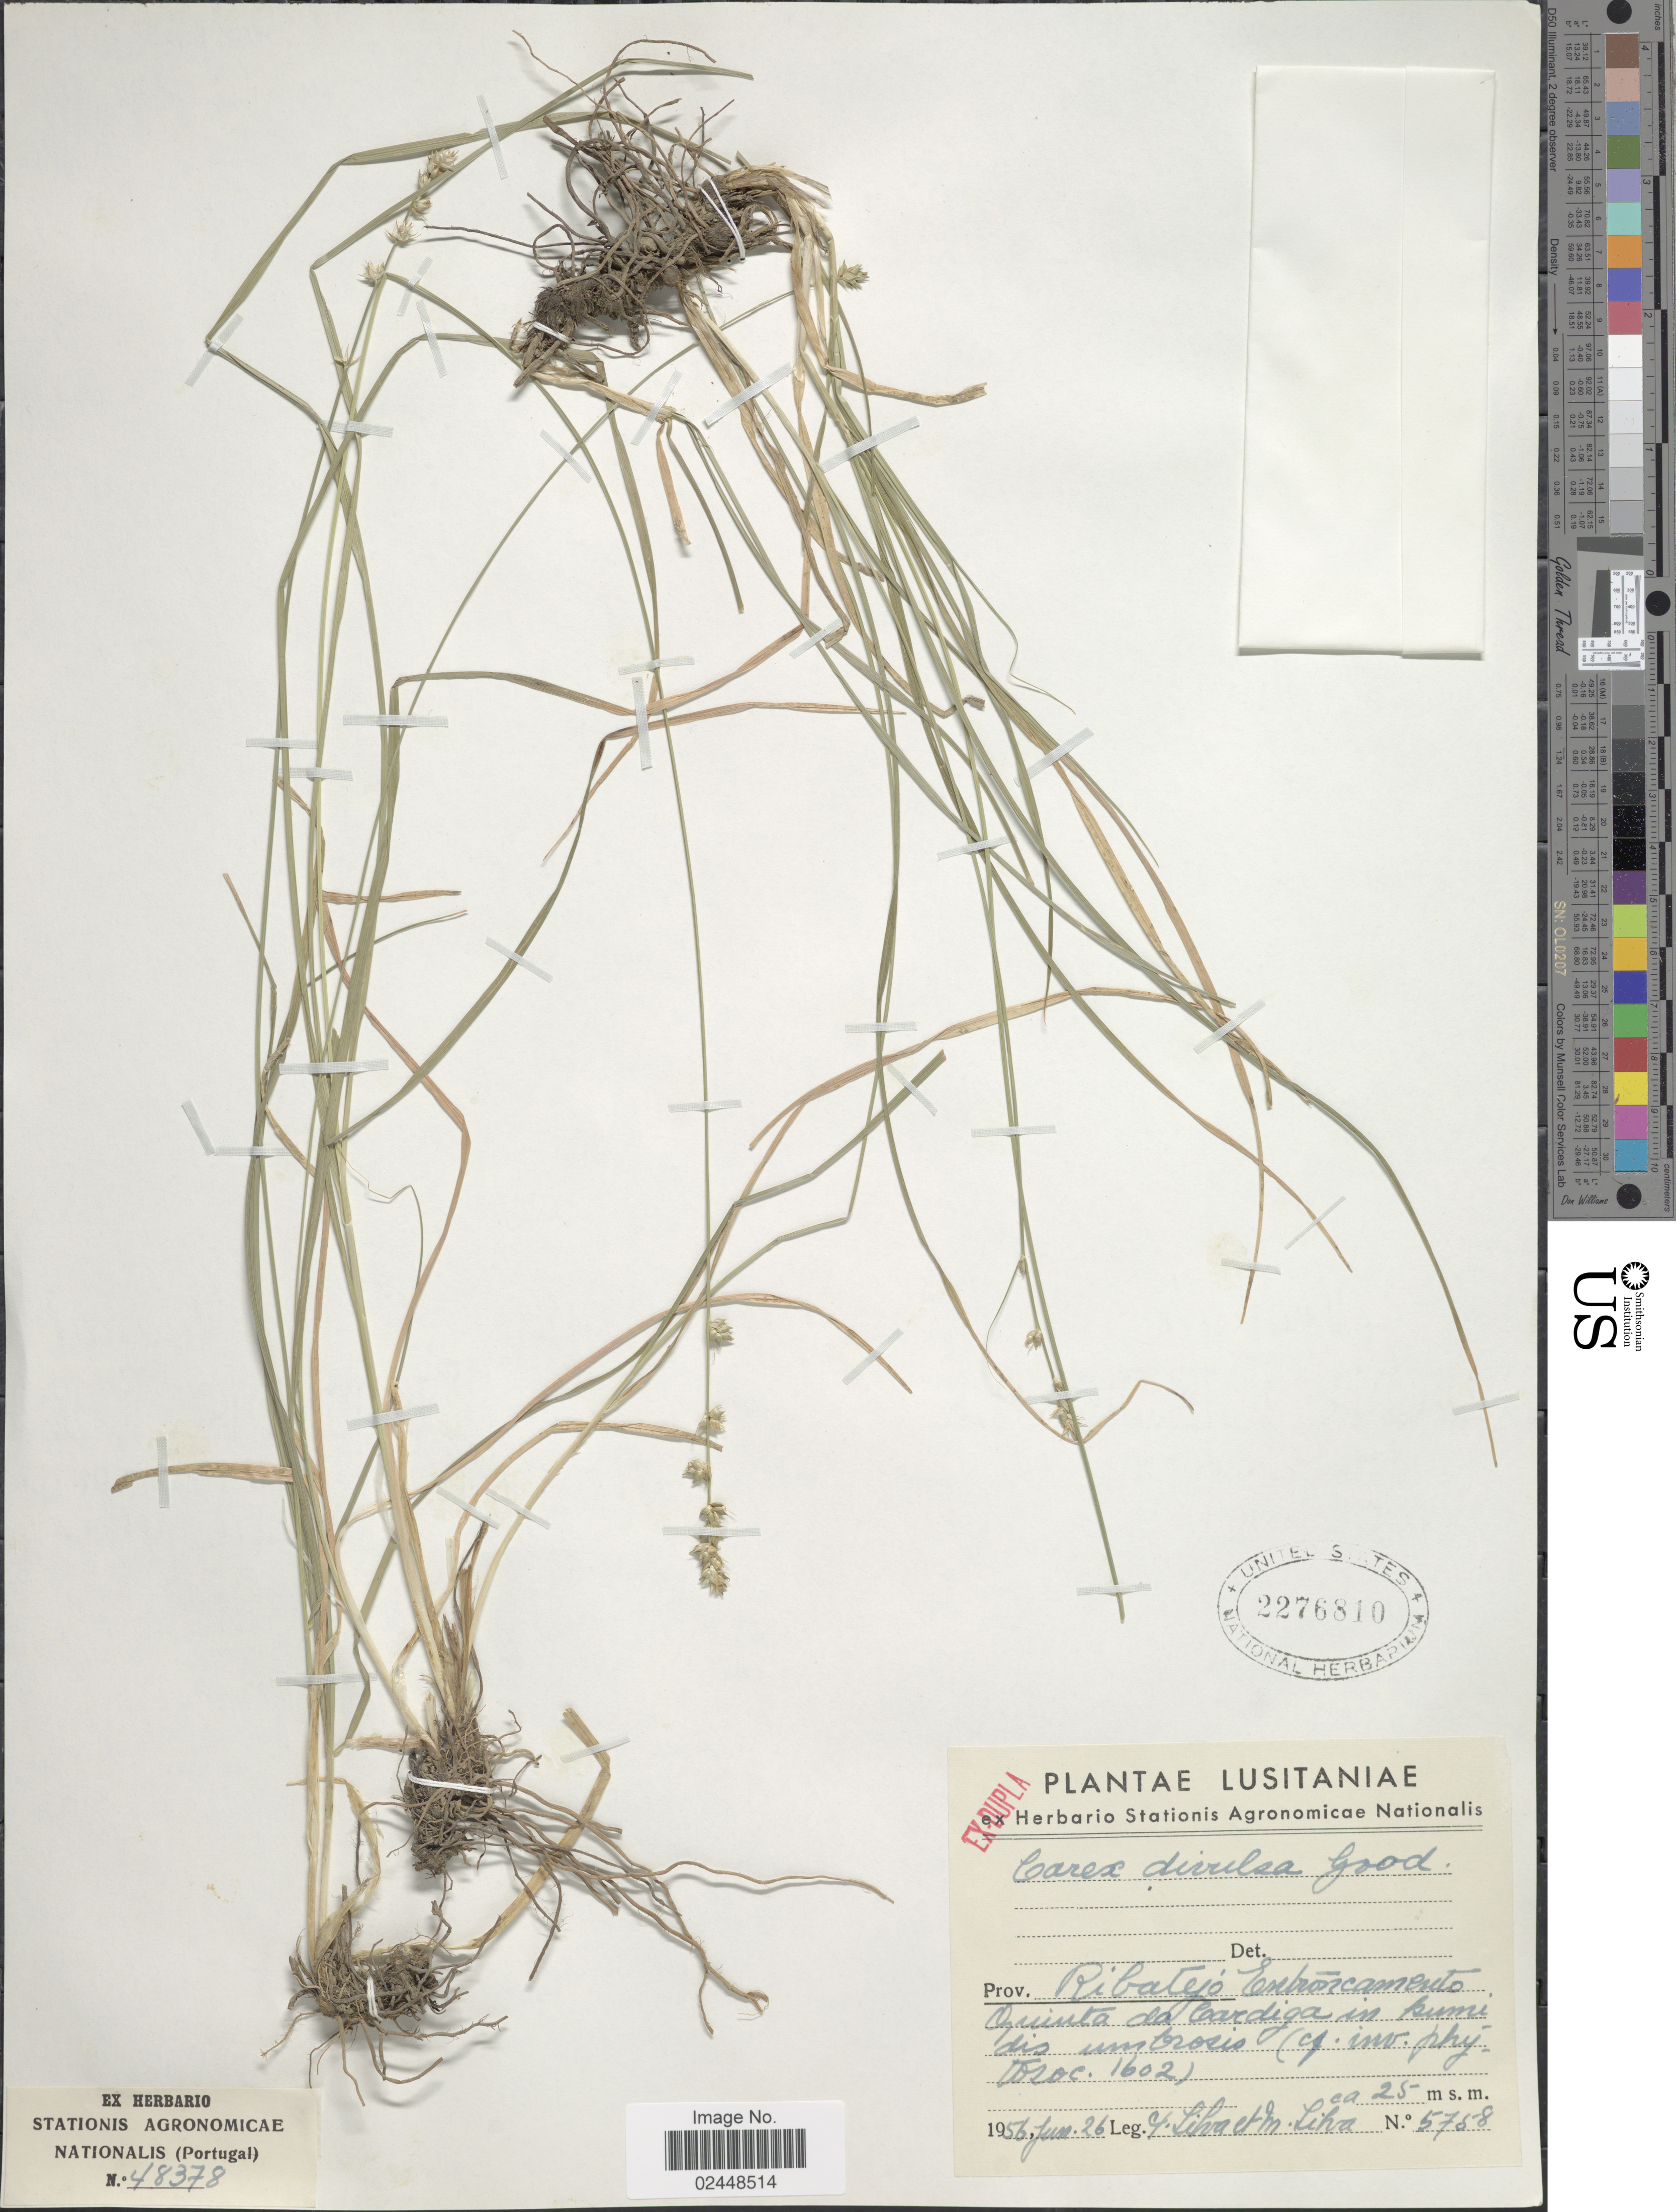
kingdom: Plantae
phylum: Tracheophyta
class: Liliopsida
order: Poales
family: Cyperaceae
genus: Carex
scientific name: Carex divulsa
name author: Stokes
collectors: Y. Liha & M. Liha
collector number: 5758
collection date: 1956-06-26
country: Portugal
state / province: Santarem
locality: Lusitaniae. Prov. Ribatejo Entroncamento. Quinta da Cardiga in humidis umbrosis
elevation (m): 25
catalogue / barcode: US 2276810